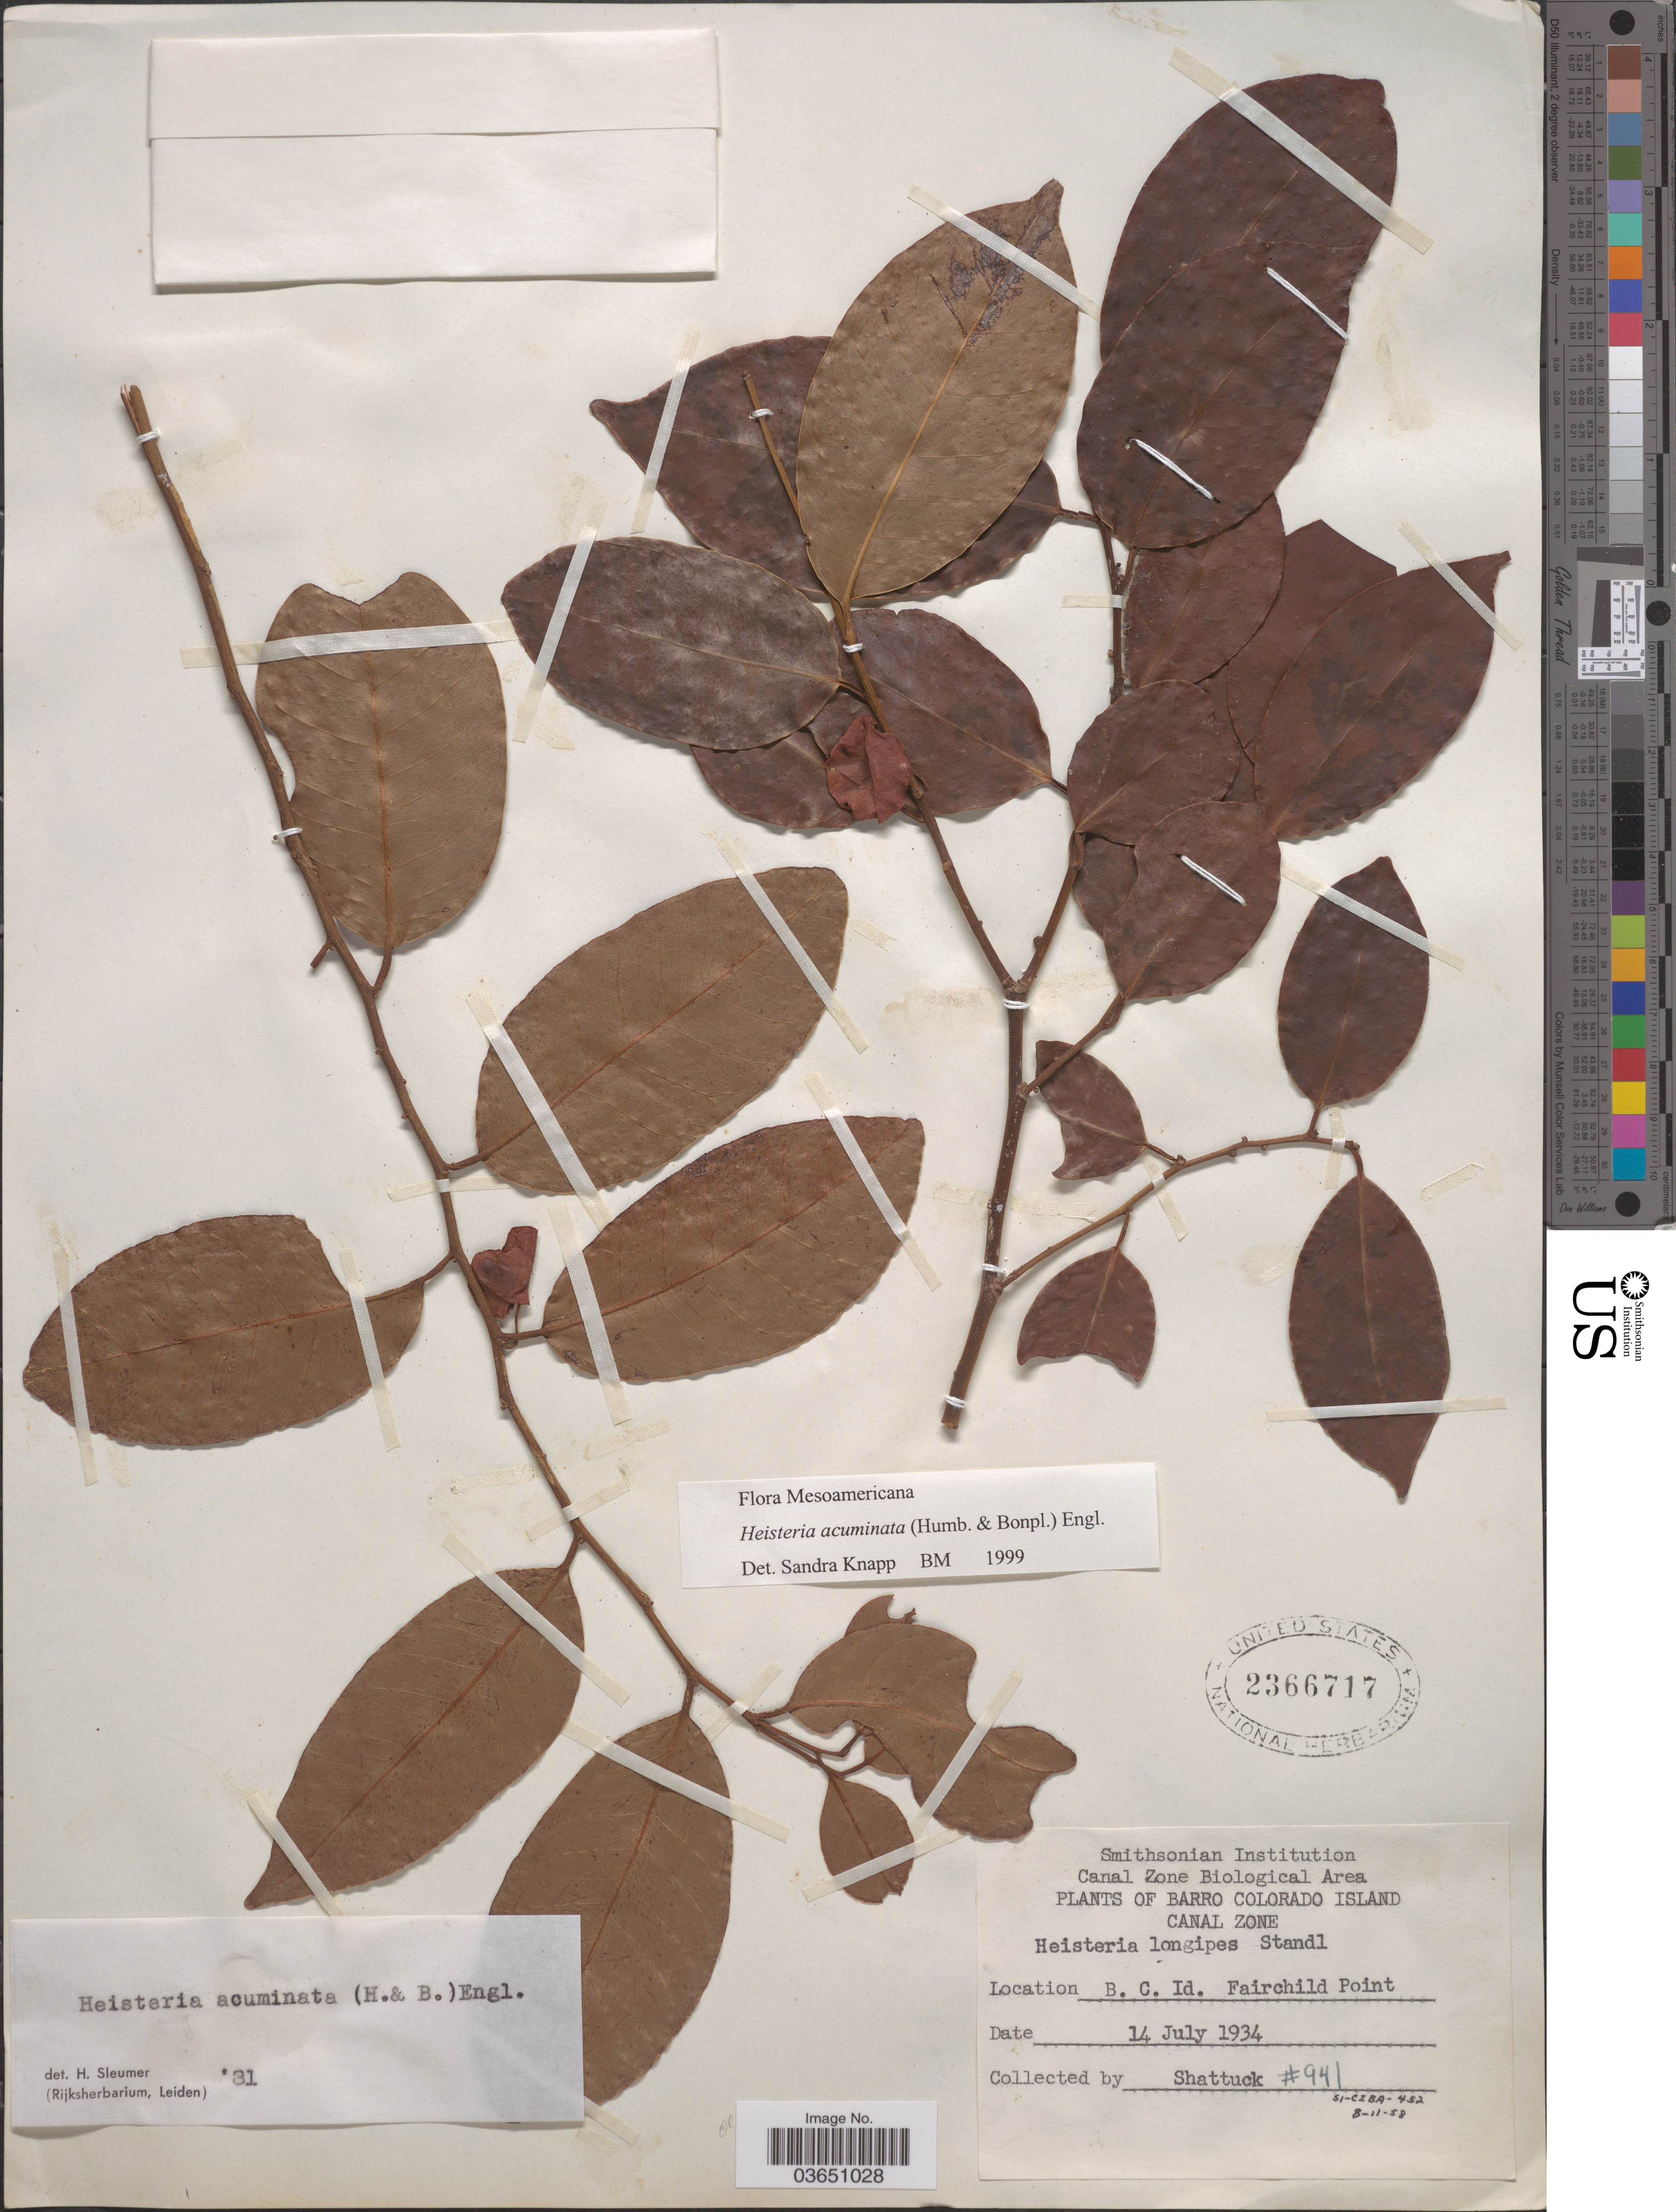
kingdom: Plantae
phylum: Tracheophyta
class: Magnoliopsida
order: Santalales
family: Erythropalaceae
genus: Heisteria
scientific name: Heisteria acuminata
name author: (Humb. & Bonpl.) Engl.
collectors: Shattuck, --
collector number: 941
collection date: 1934-07-14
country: Panama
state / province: Panamá Oeste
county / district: Canal Zone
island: Barro Colorado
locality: Barro Colorado Island. Canal Zone. Fairchild Point.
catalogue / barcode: US 2366717